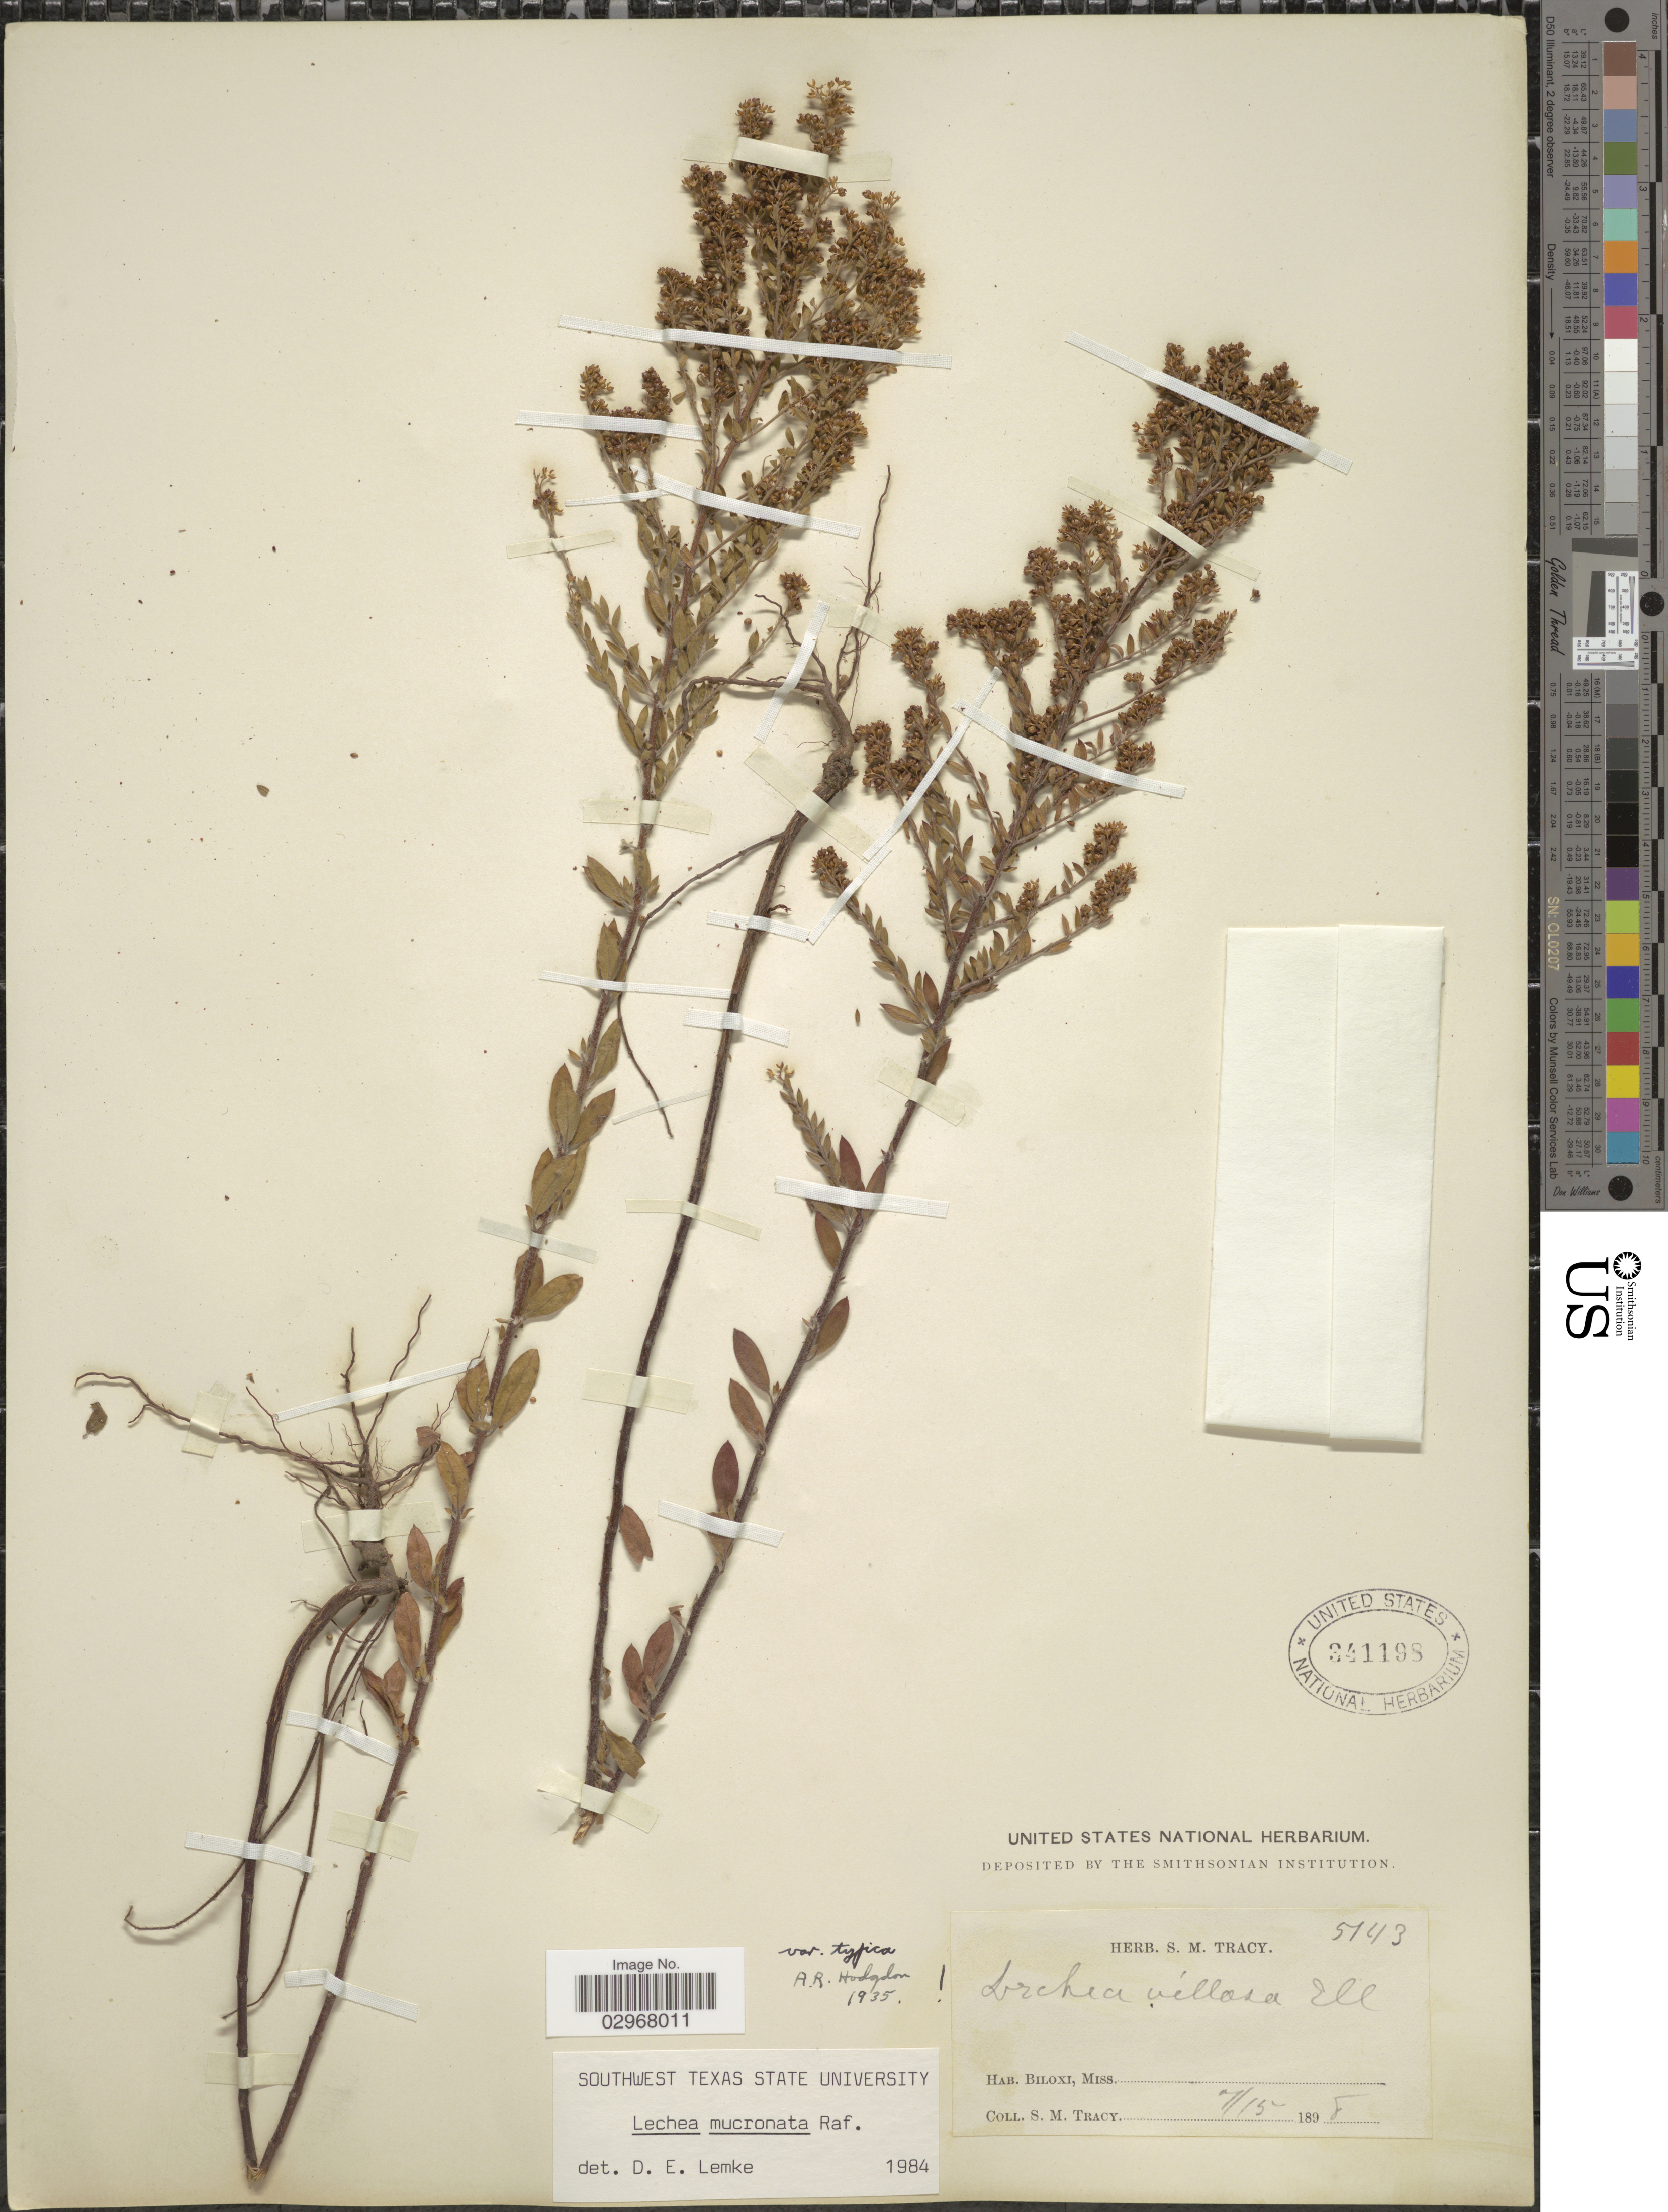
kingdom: Plantae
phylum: Tracheophyta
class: Magnoliopsida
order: Malvales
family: Cistaceae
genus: Lechea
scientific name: Lechea mucronata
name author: Raf.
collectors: S. M. Tracy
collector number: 5143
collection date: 1898-07-15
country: United States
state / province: Mississippi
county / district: Harrison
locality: Biloxi, Miss.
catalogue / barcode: US 341198